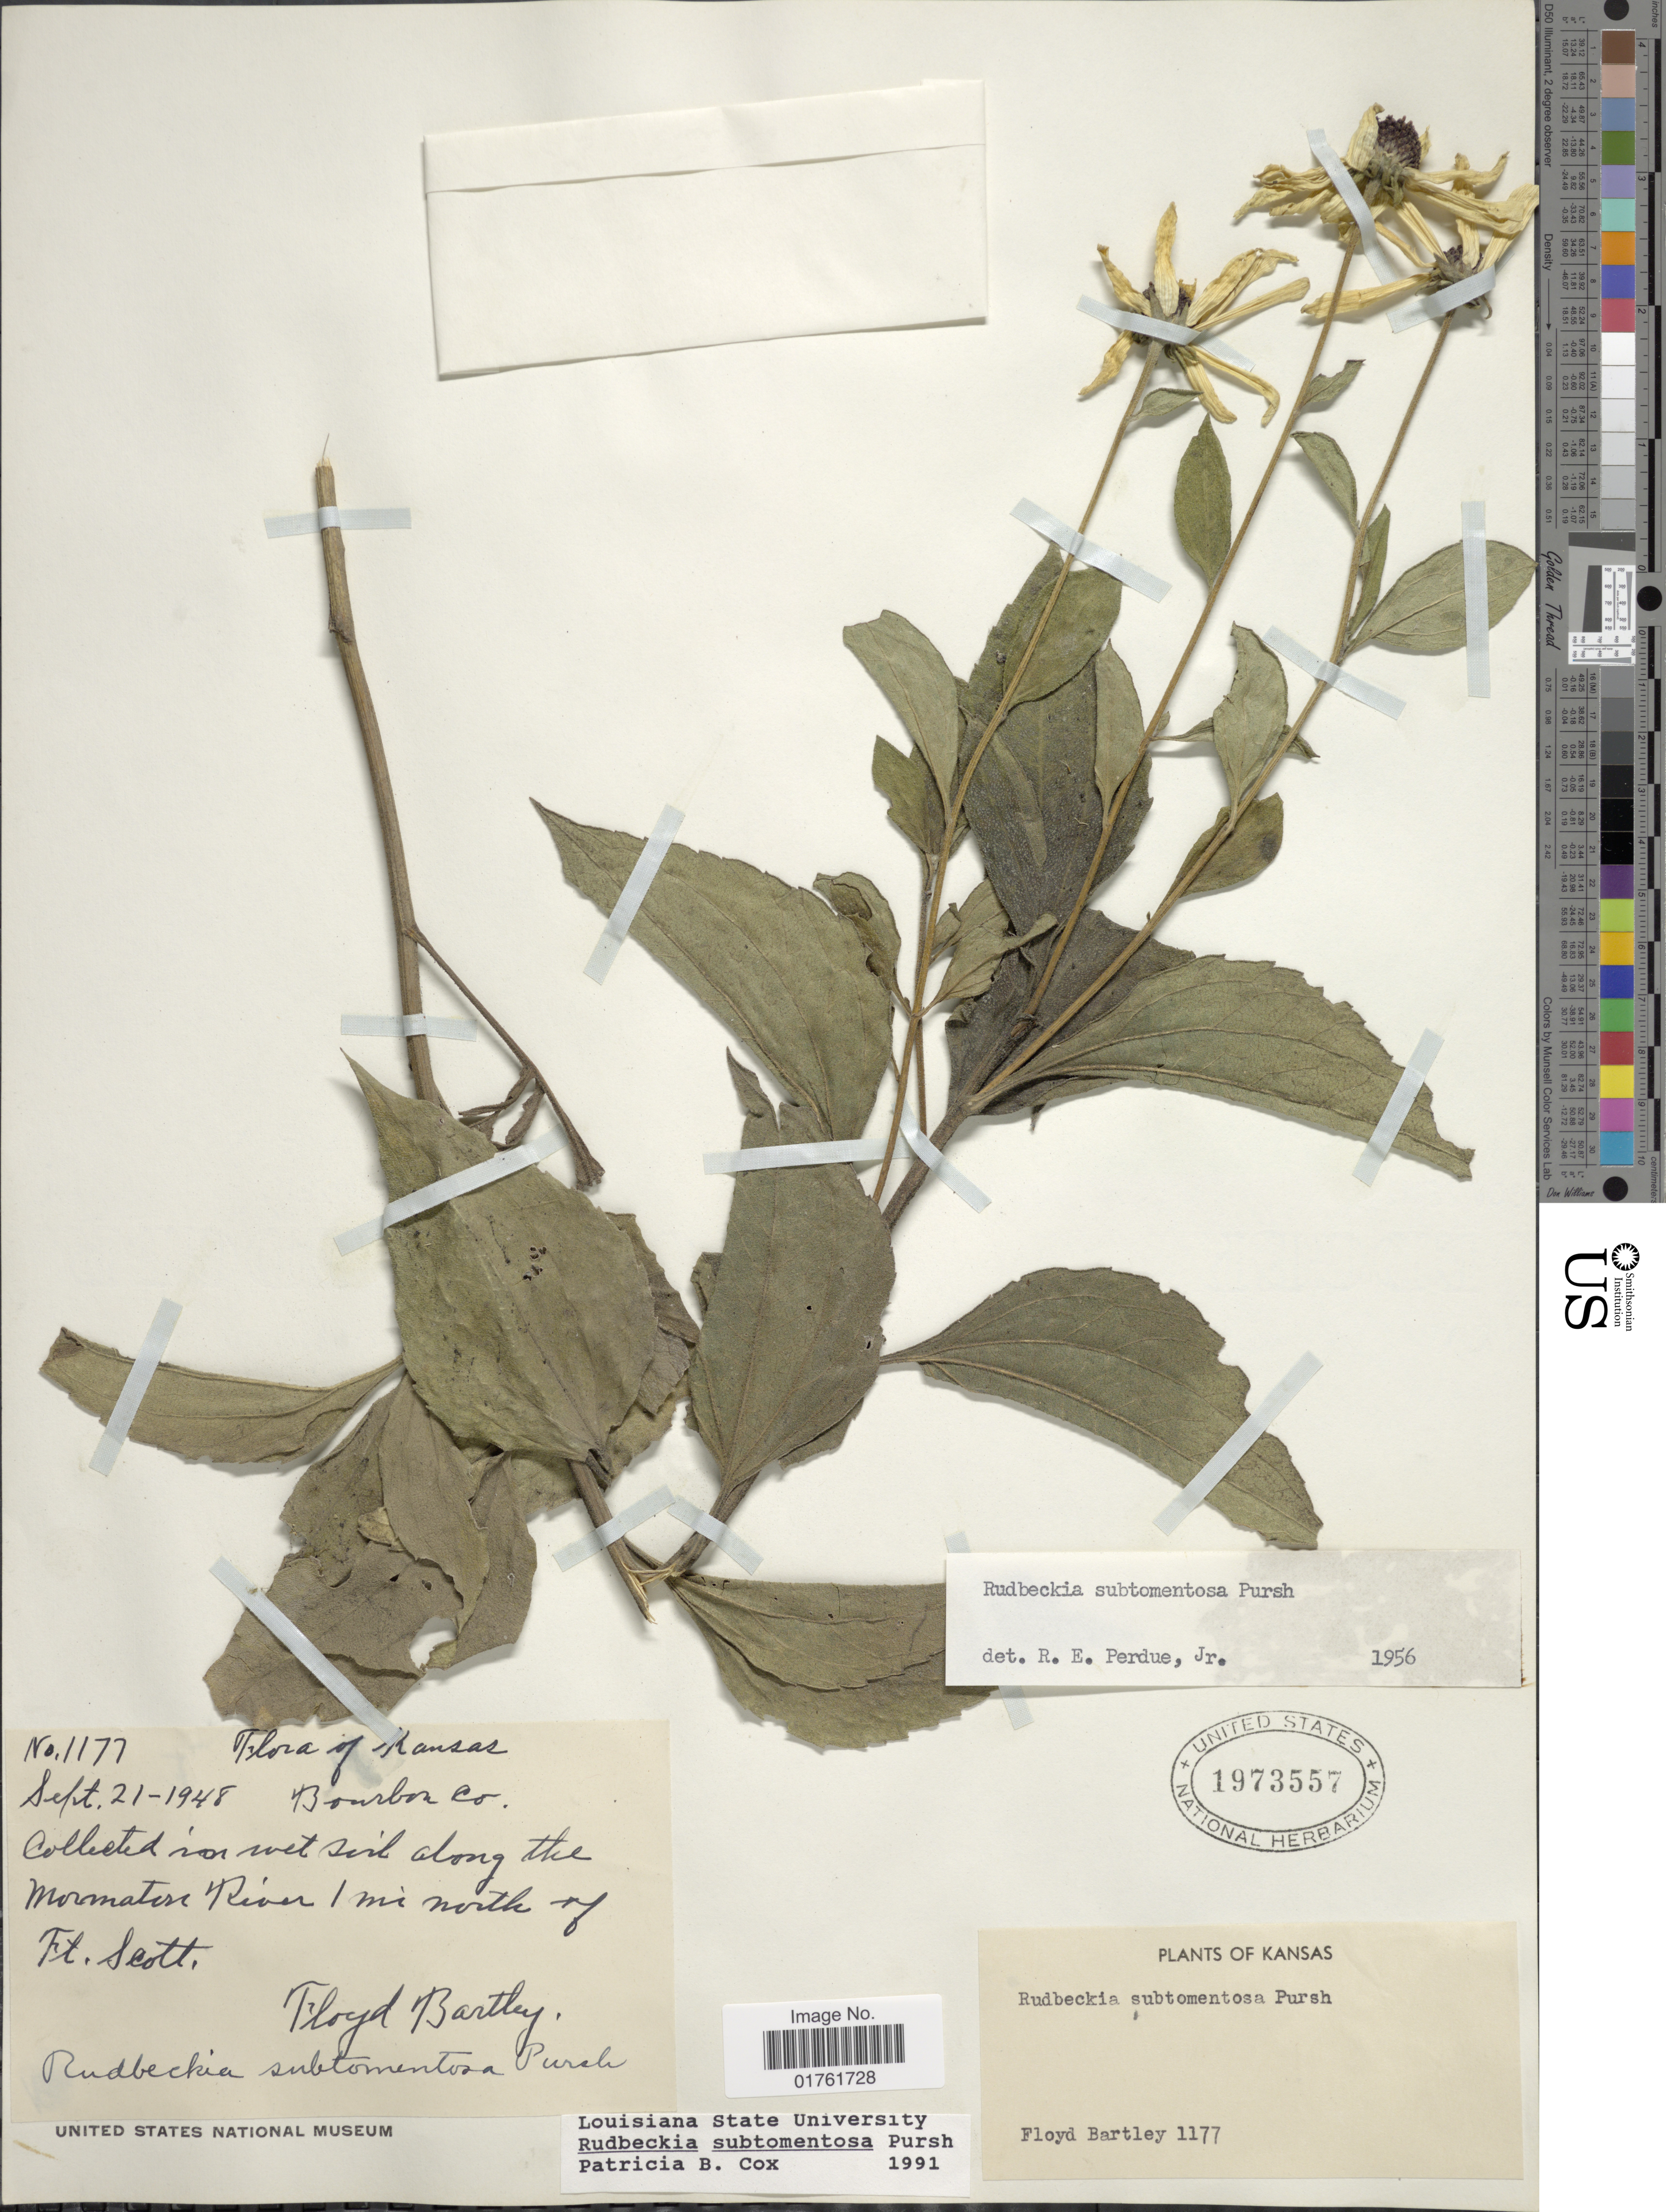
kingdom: Plantae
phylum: Tracheophyta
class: Magnoliopsida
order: Asterales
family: Asteraceae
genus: Rudbeckia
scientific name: Rudbeckia subtomentosa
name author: Pursh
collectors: F. Bartley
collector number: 1177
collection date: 1948-09-21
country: United States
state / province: Kansas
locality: along the Mormatore River 1 mi north of Ft Scott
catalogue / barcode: US 1973557